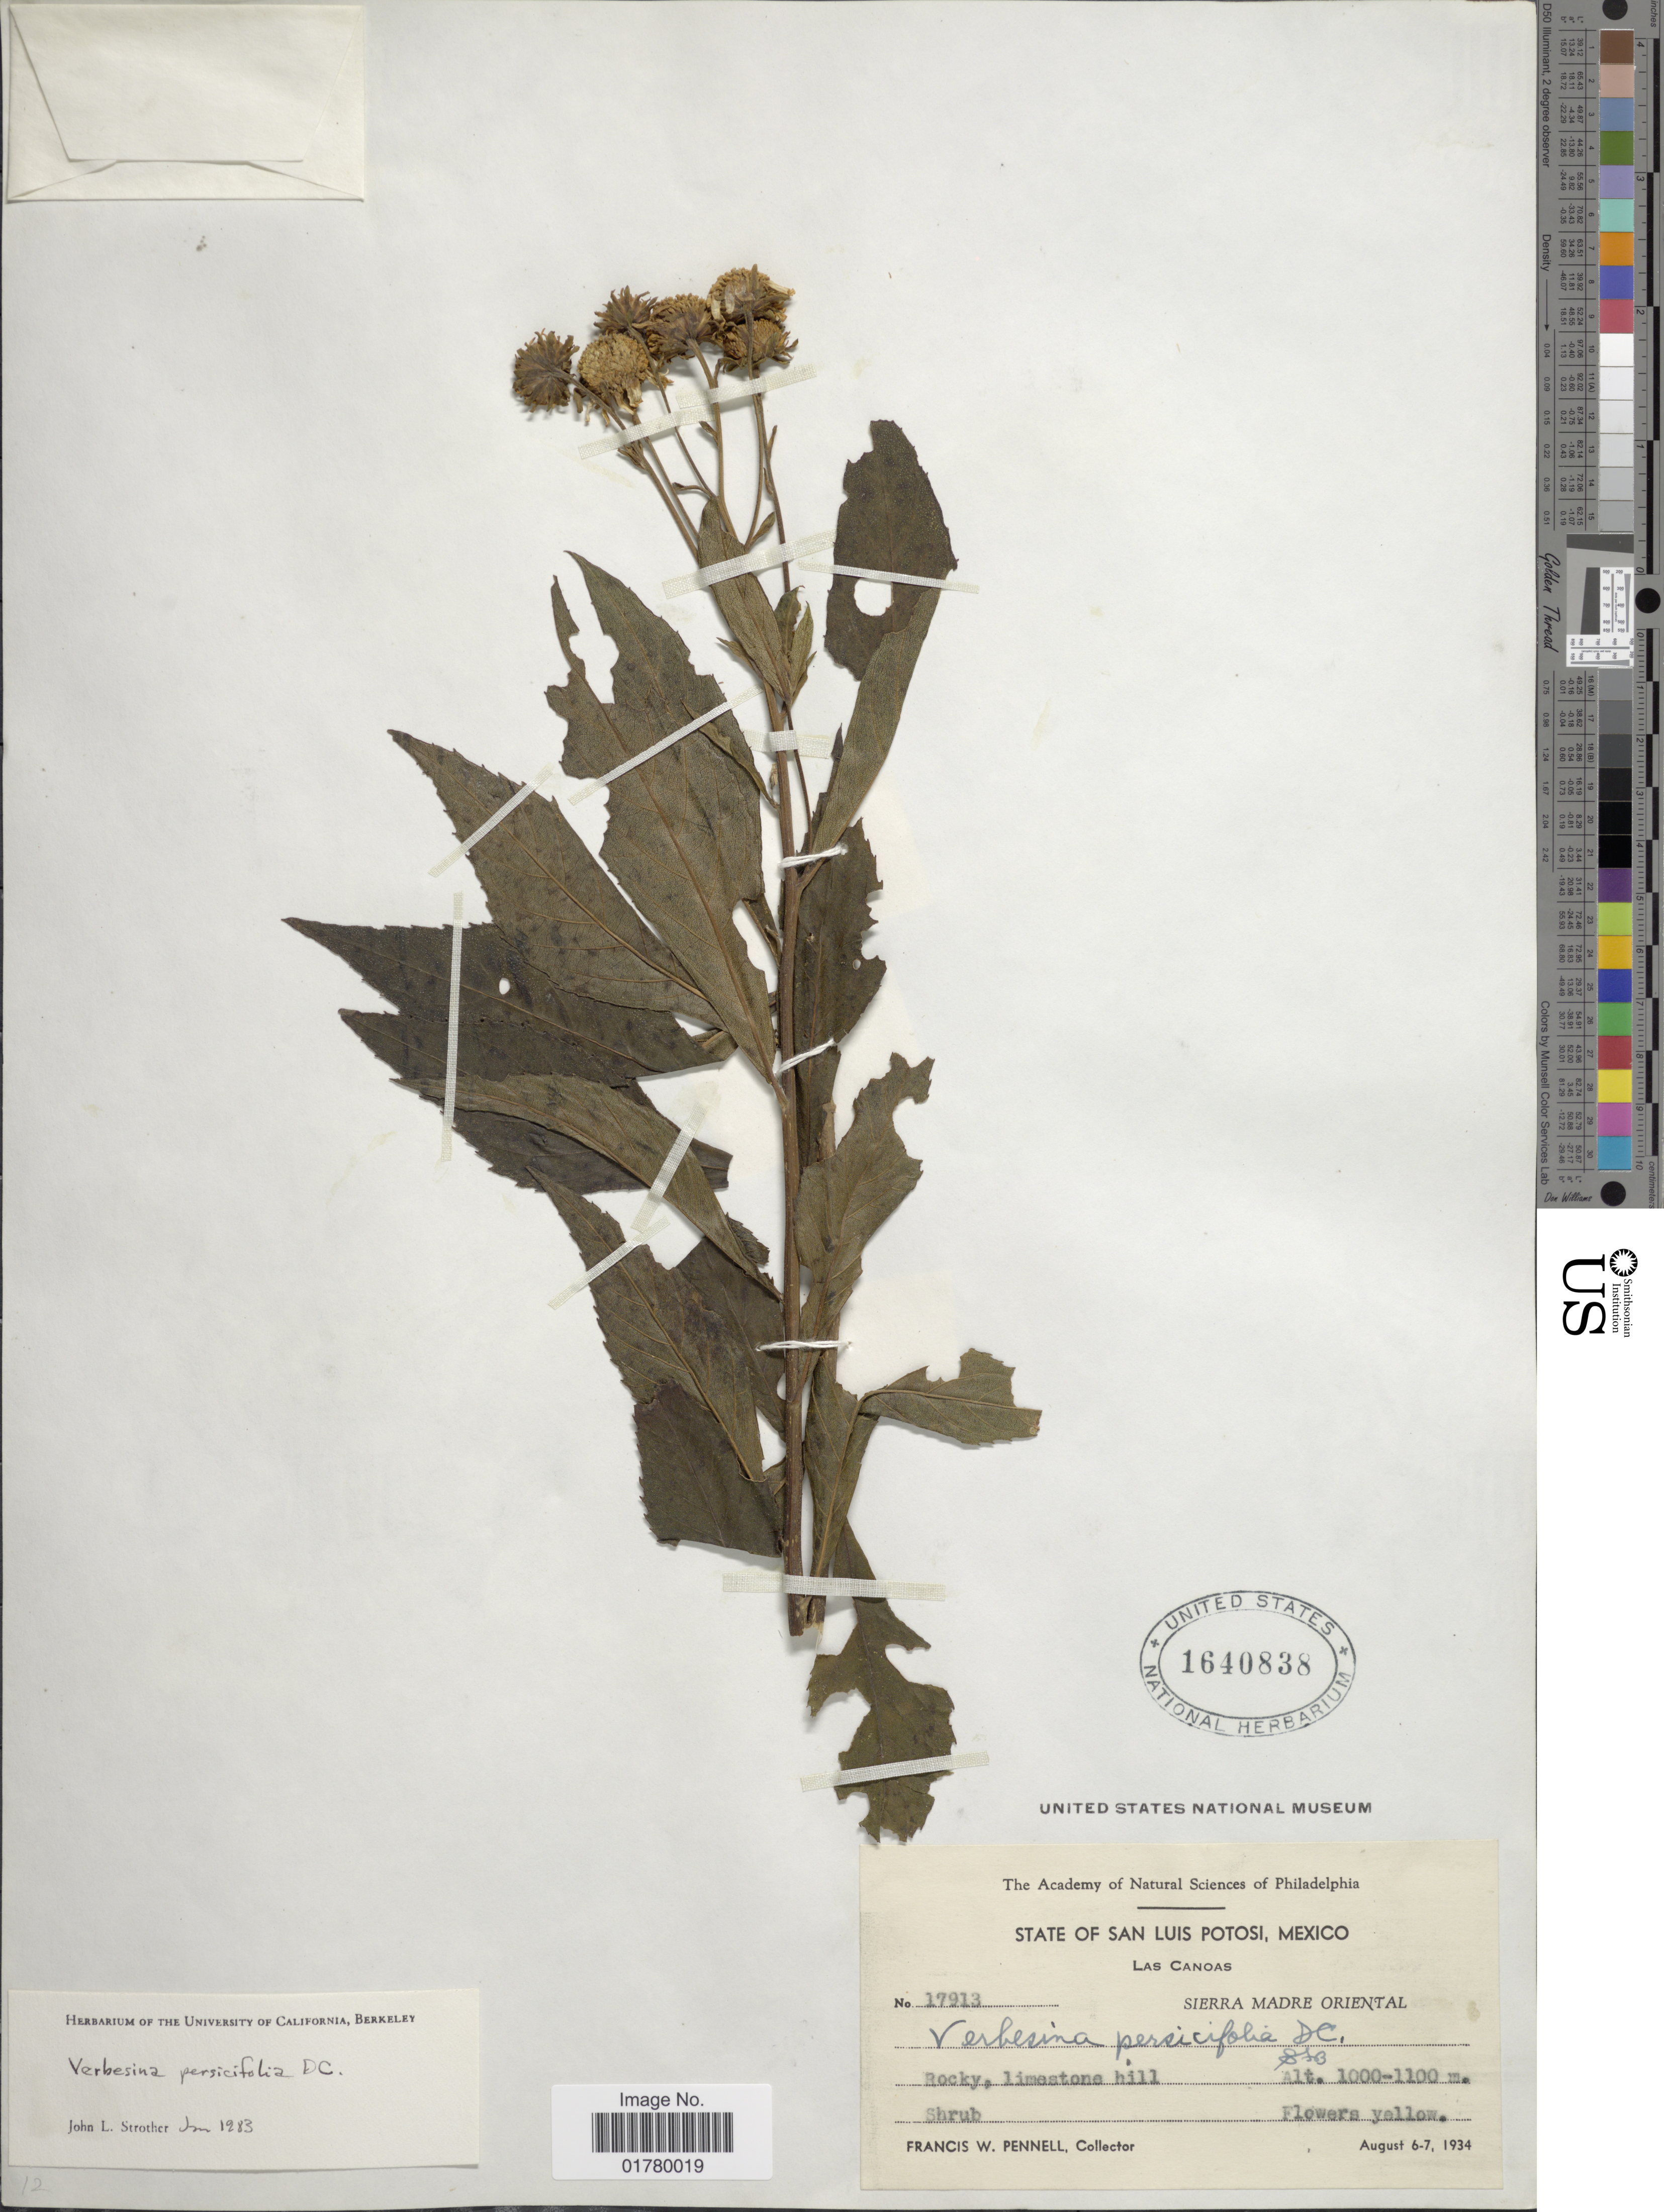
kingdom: Plantae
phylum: Tracheophyta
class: Magnoliopsida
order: Asterales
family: Asteraceae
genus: Verbesina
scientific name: Verbesina persicifolia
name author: DC.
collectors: F. W. Pennell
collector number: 17913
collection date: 1934-08-06/1934-08-07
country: Mexico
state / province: San Luis Potosí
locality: Las Canoas, Sierra Madre Oriental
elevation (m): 1000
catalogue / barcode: US 1640838